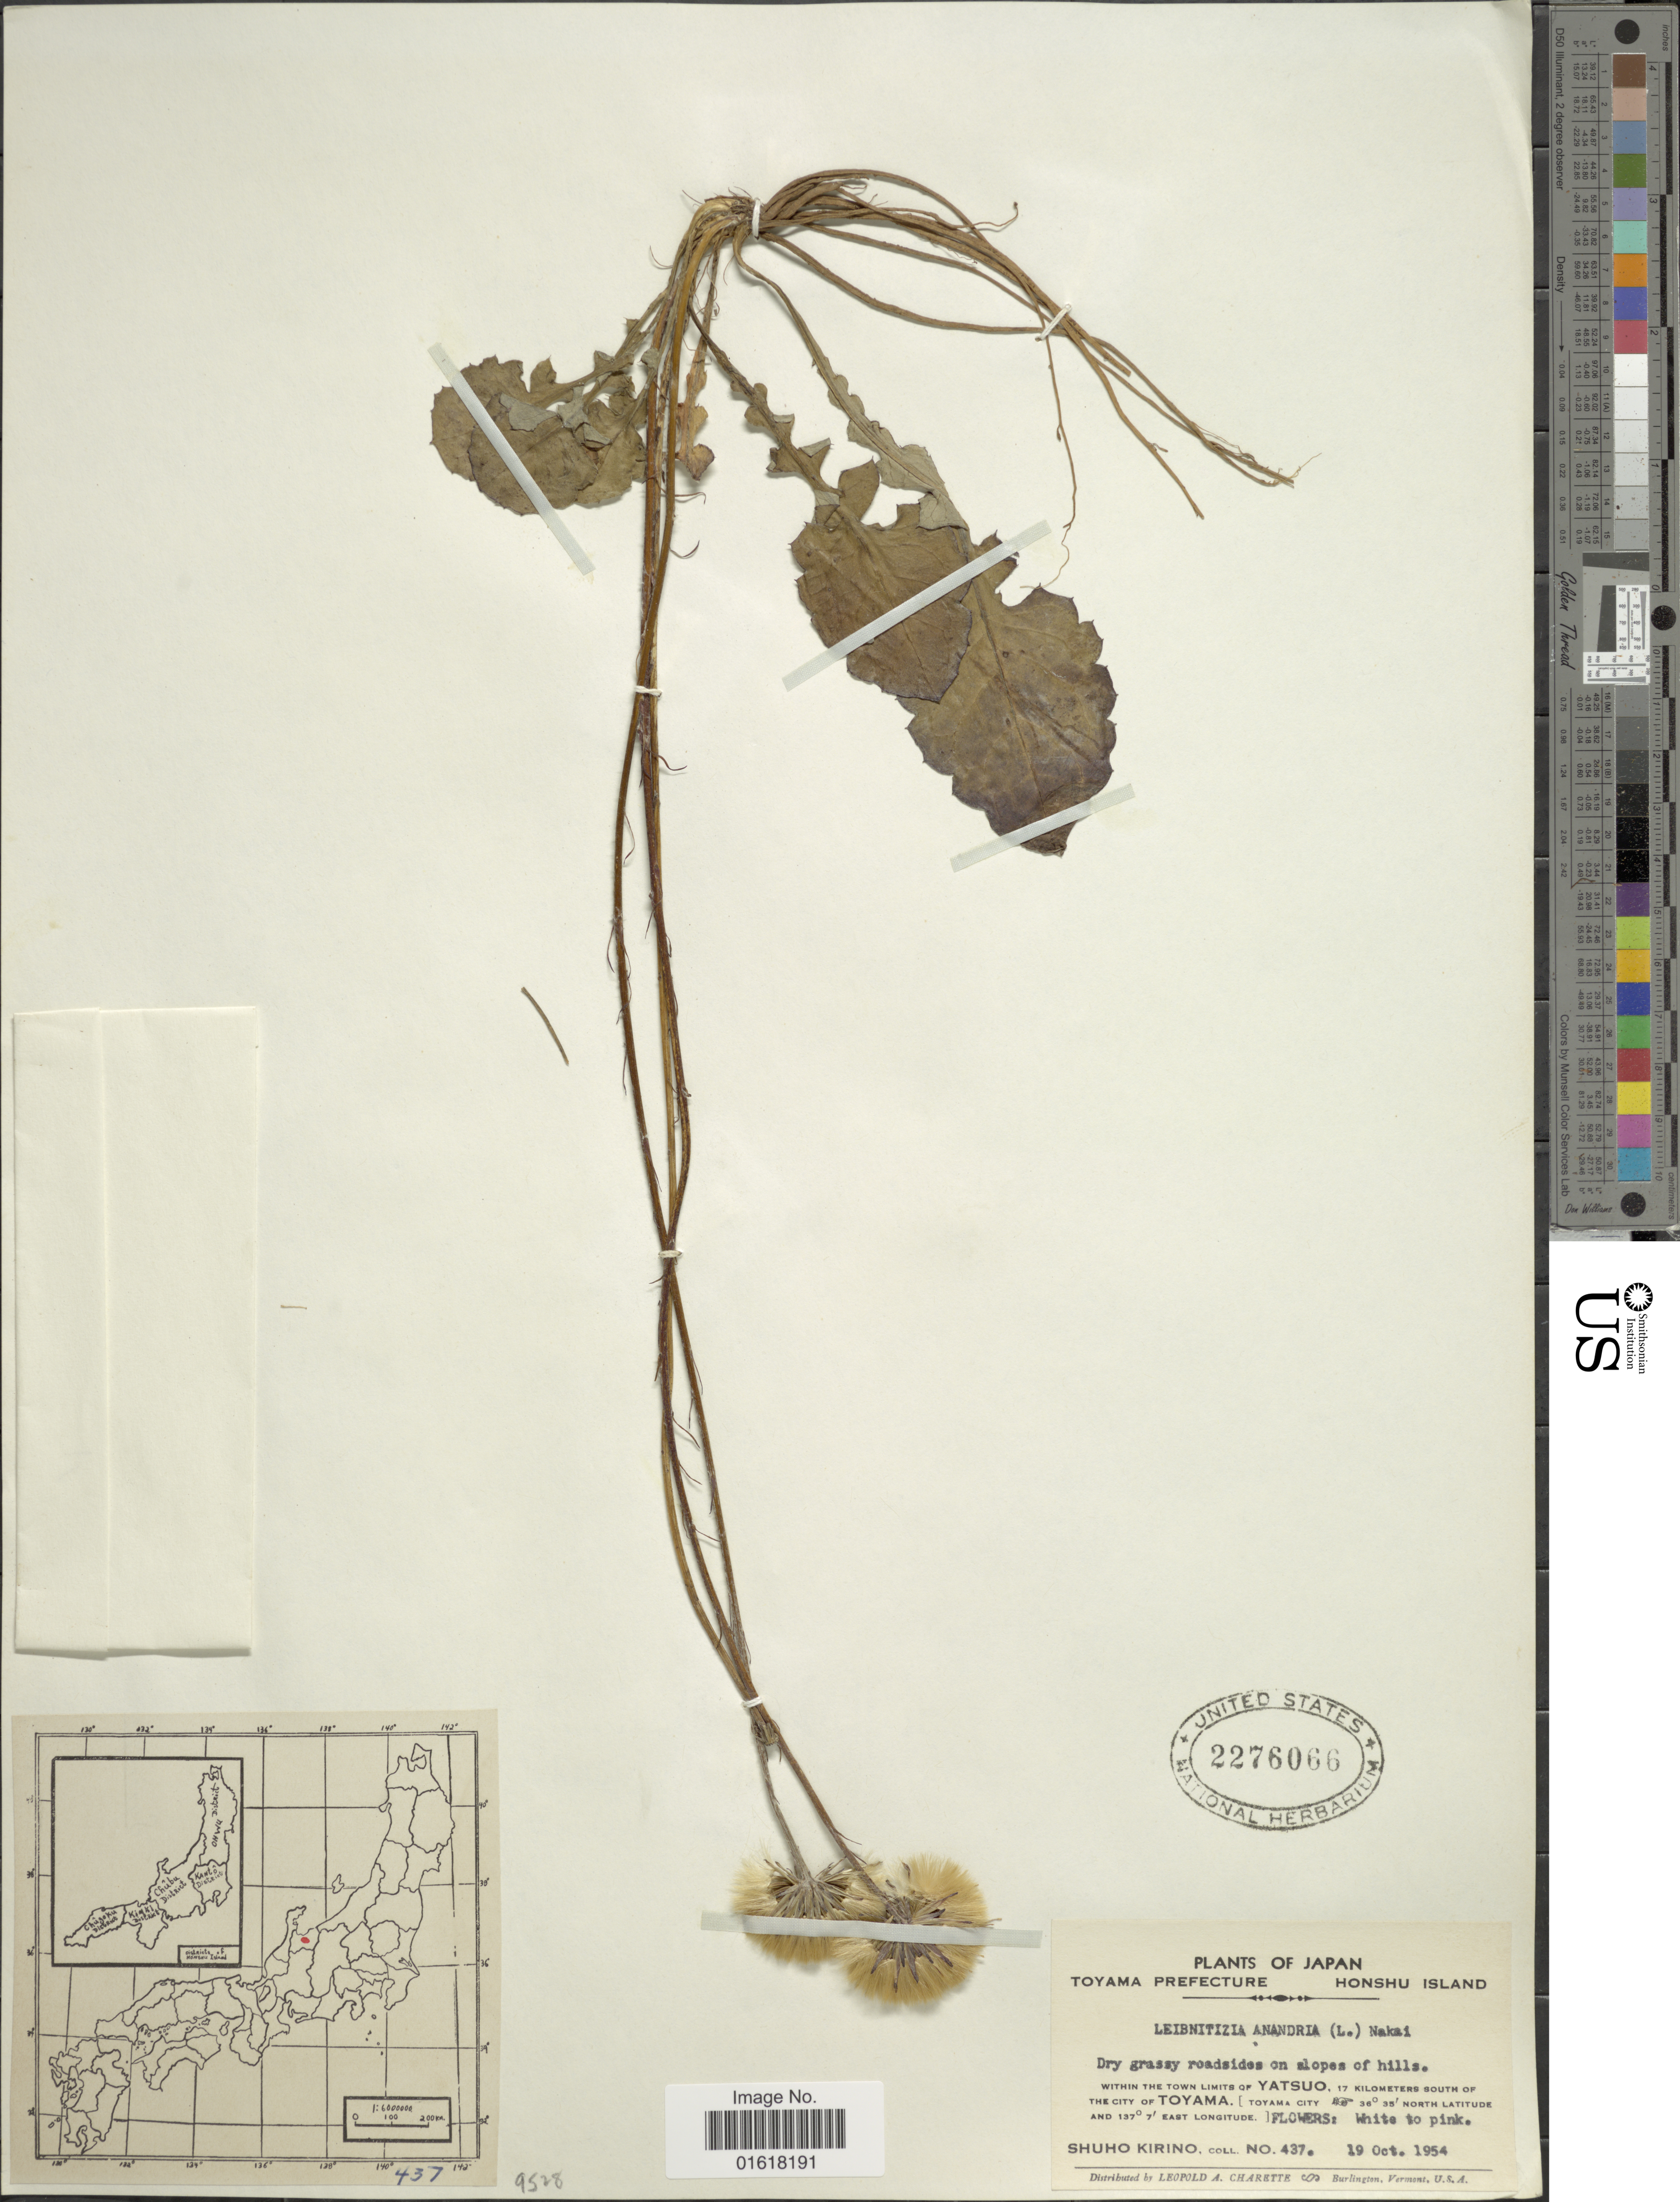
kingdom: Plantae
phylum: Tracheophyta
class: Magnoliopsida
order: Asterales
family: Asteraceae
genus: Leibnitzia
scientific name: Leibnitzia anandria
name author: (L.) Nakai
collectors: S. Kirino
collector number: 437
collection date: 1954-10-19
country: Japan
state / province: Toyama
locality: Honshu Island. Within the town limits of Yatsuo, 17 kilometers south of the city of Toyama, [Toyama City]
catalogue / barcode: US 2276066